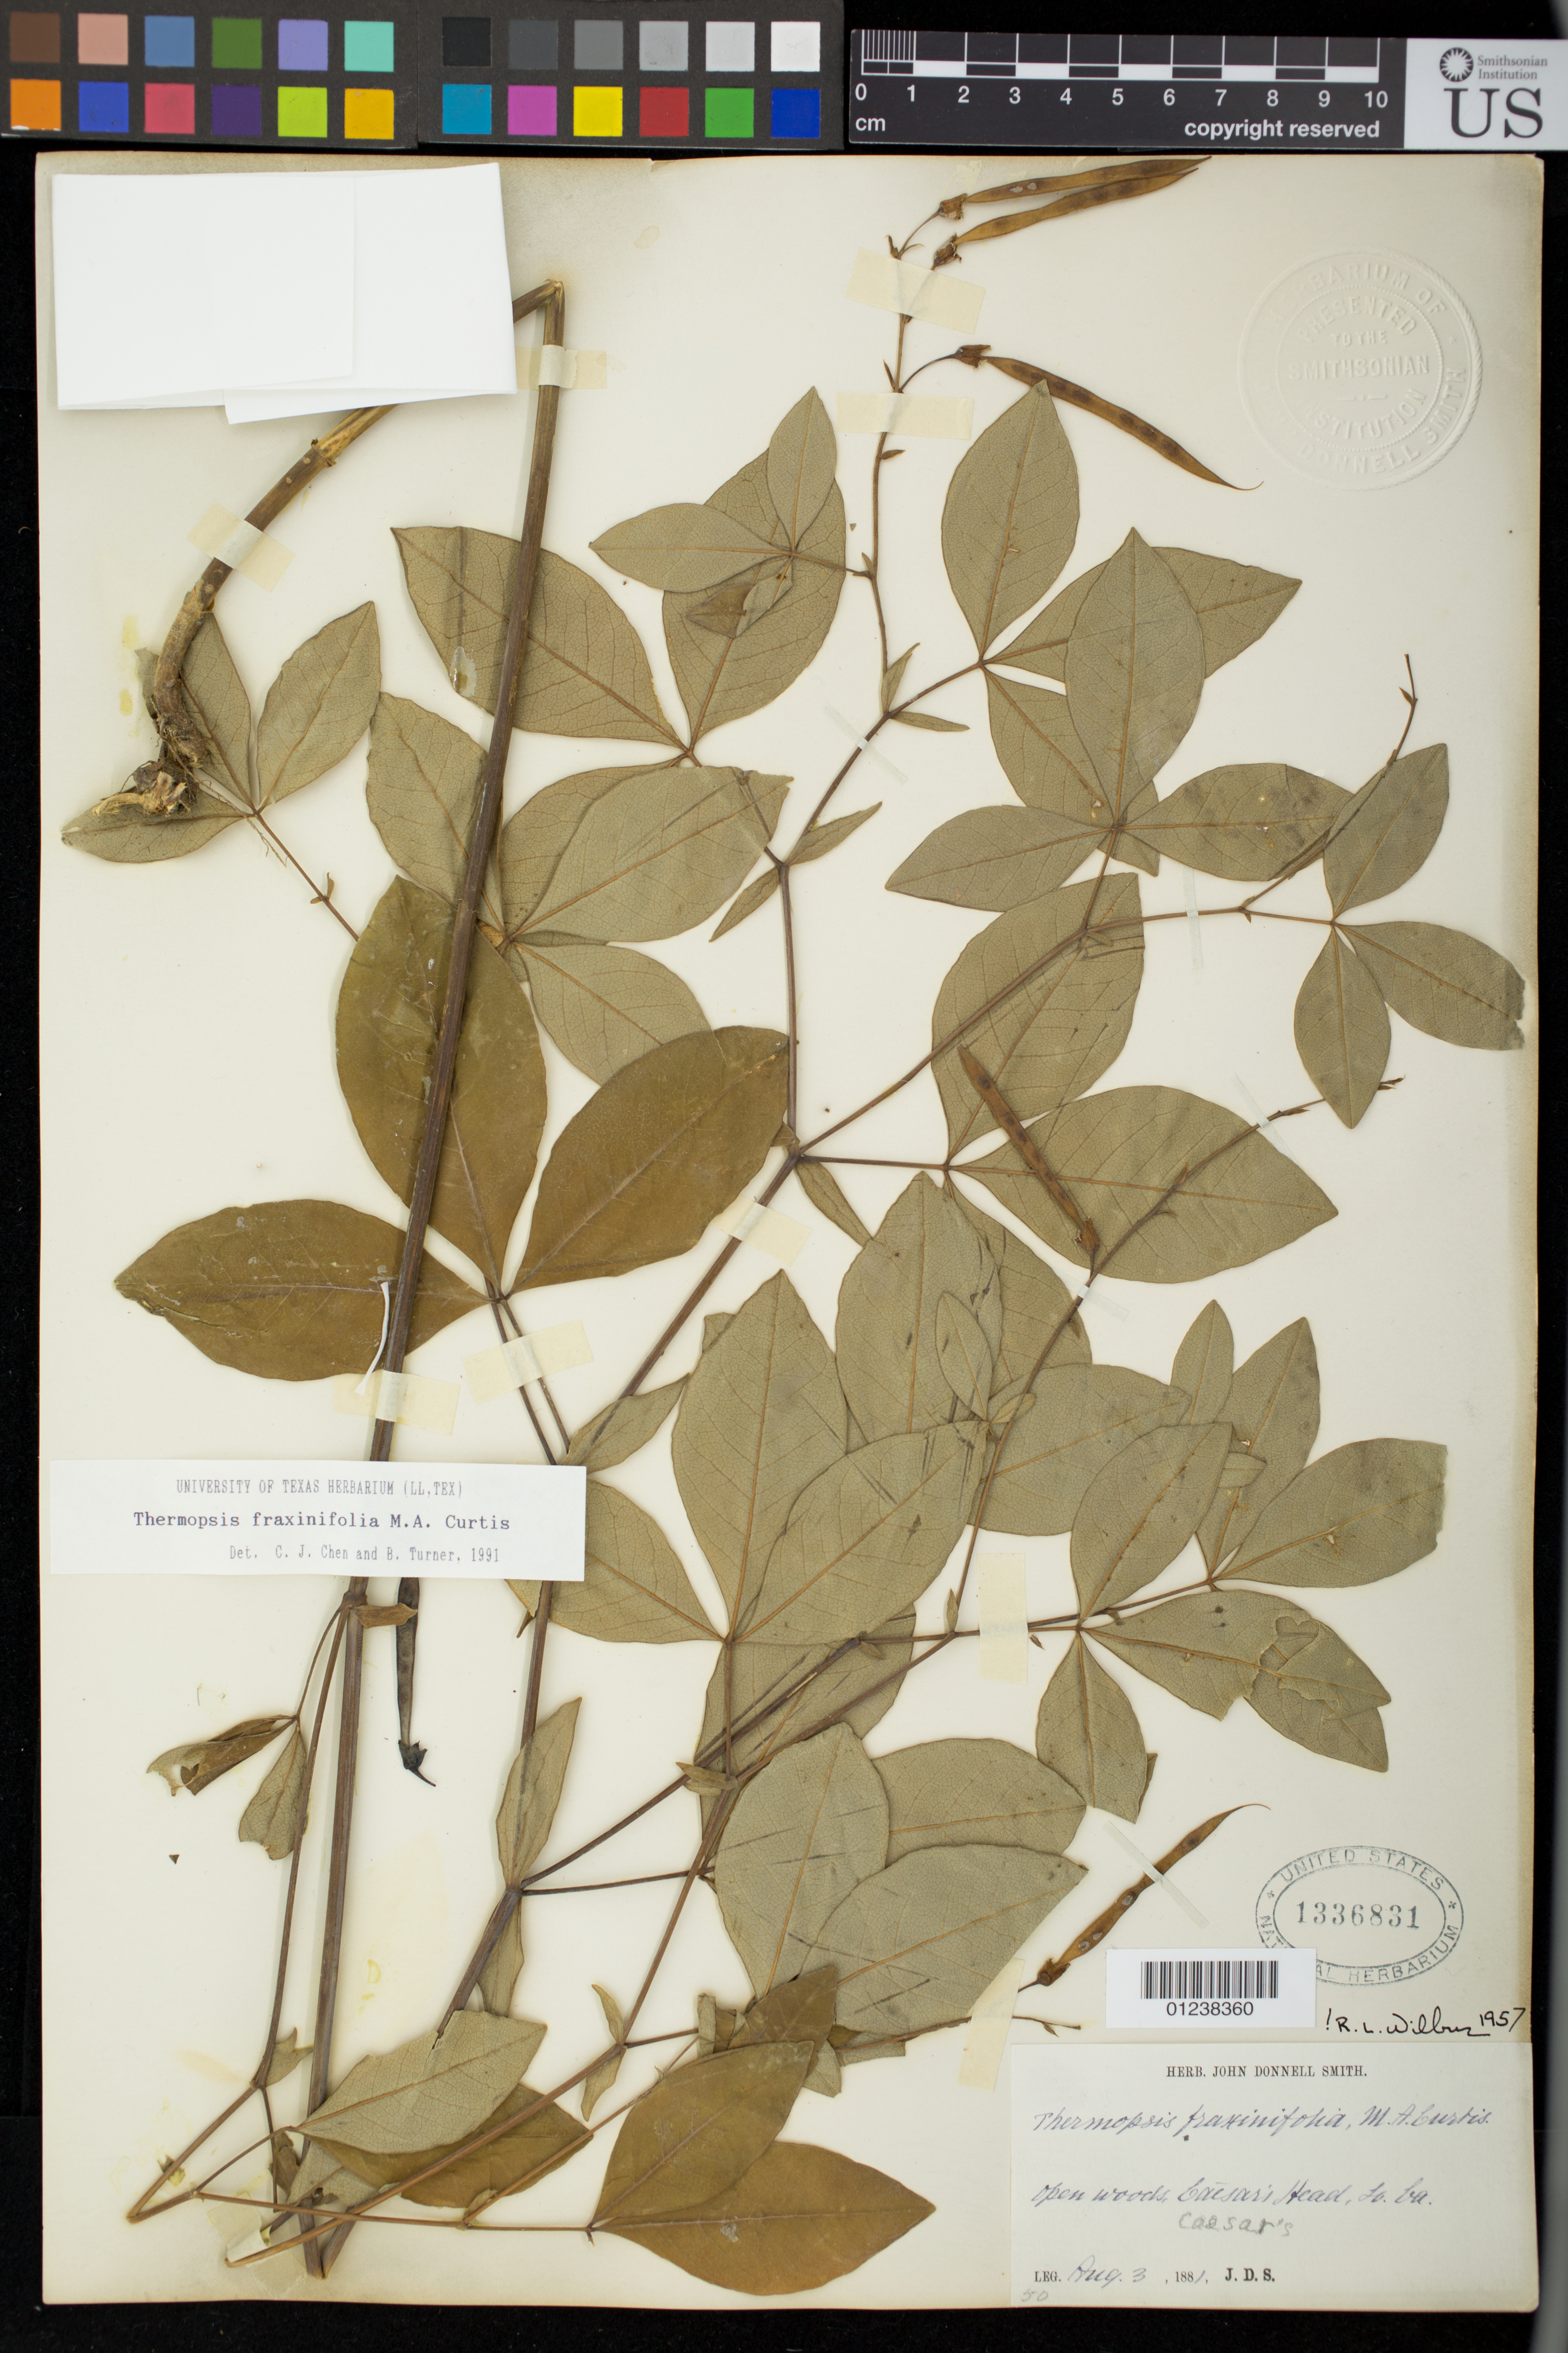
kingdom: Plantae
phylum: Tracheophyta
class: Magnoliopsida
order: Fabales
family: Fabaceae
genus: Thermopsis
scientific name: Thermopsis fraxinifolia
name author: M.A. Curtis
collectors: J. Donnell Smith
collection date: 1881-08-08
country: United States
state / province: South Carolina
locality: Caesar's Head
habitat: Open woods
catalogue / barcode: US 1336831